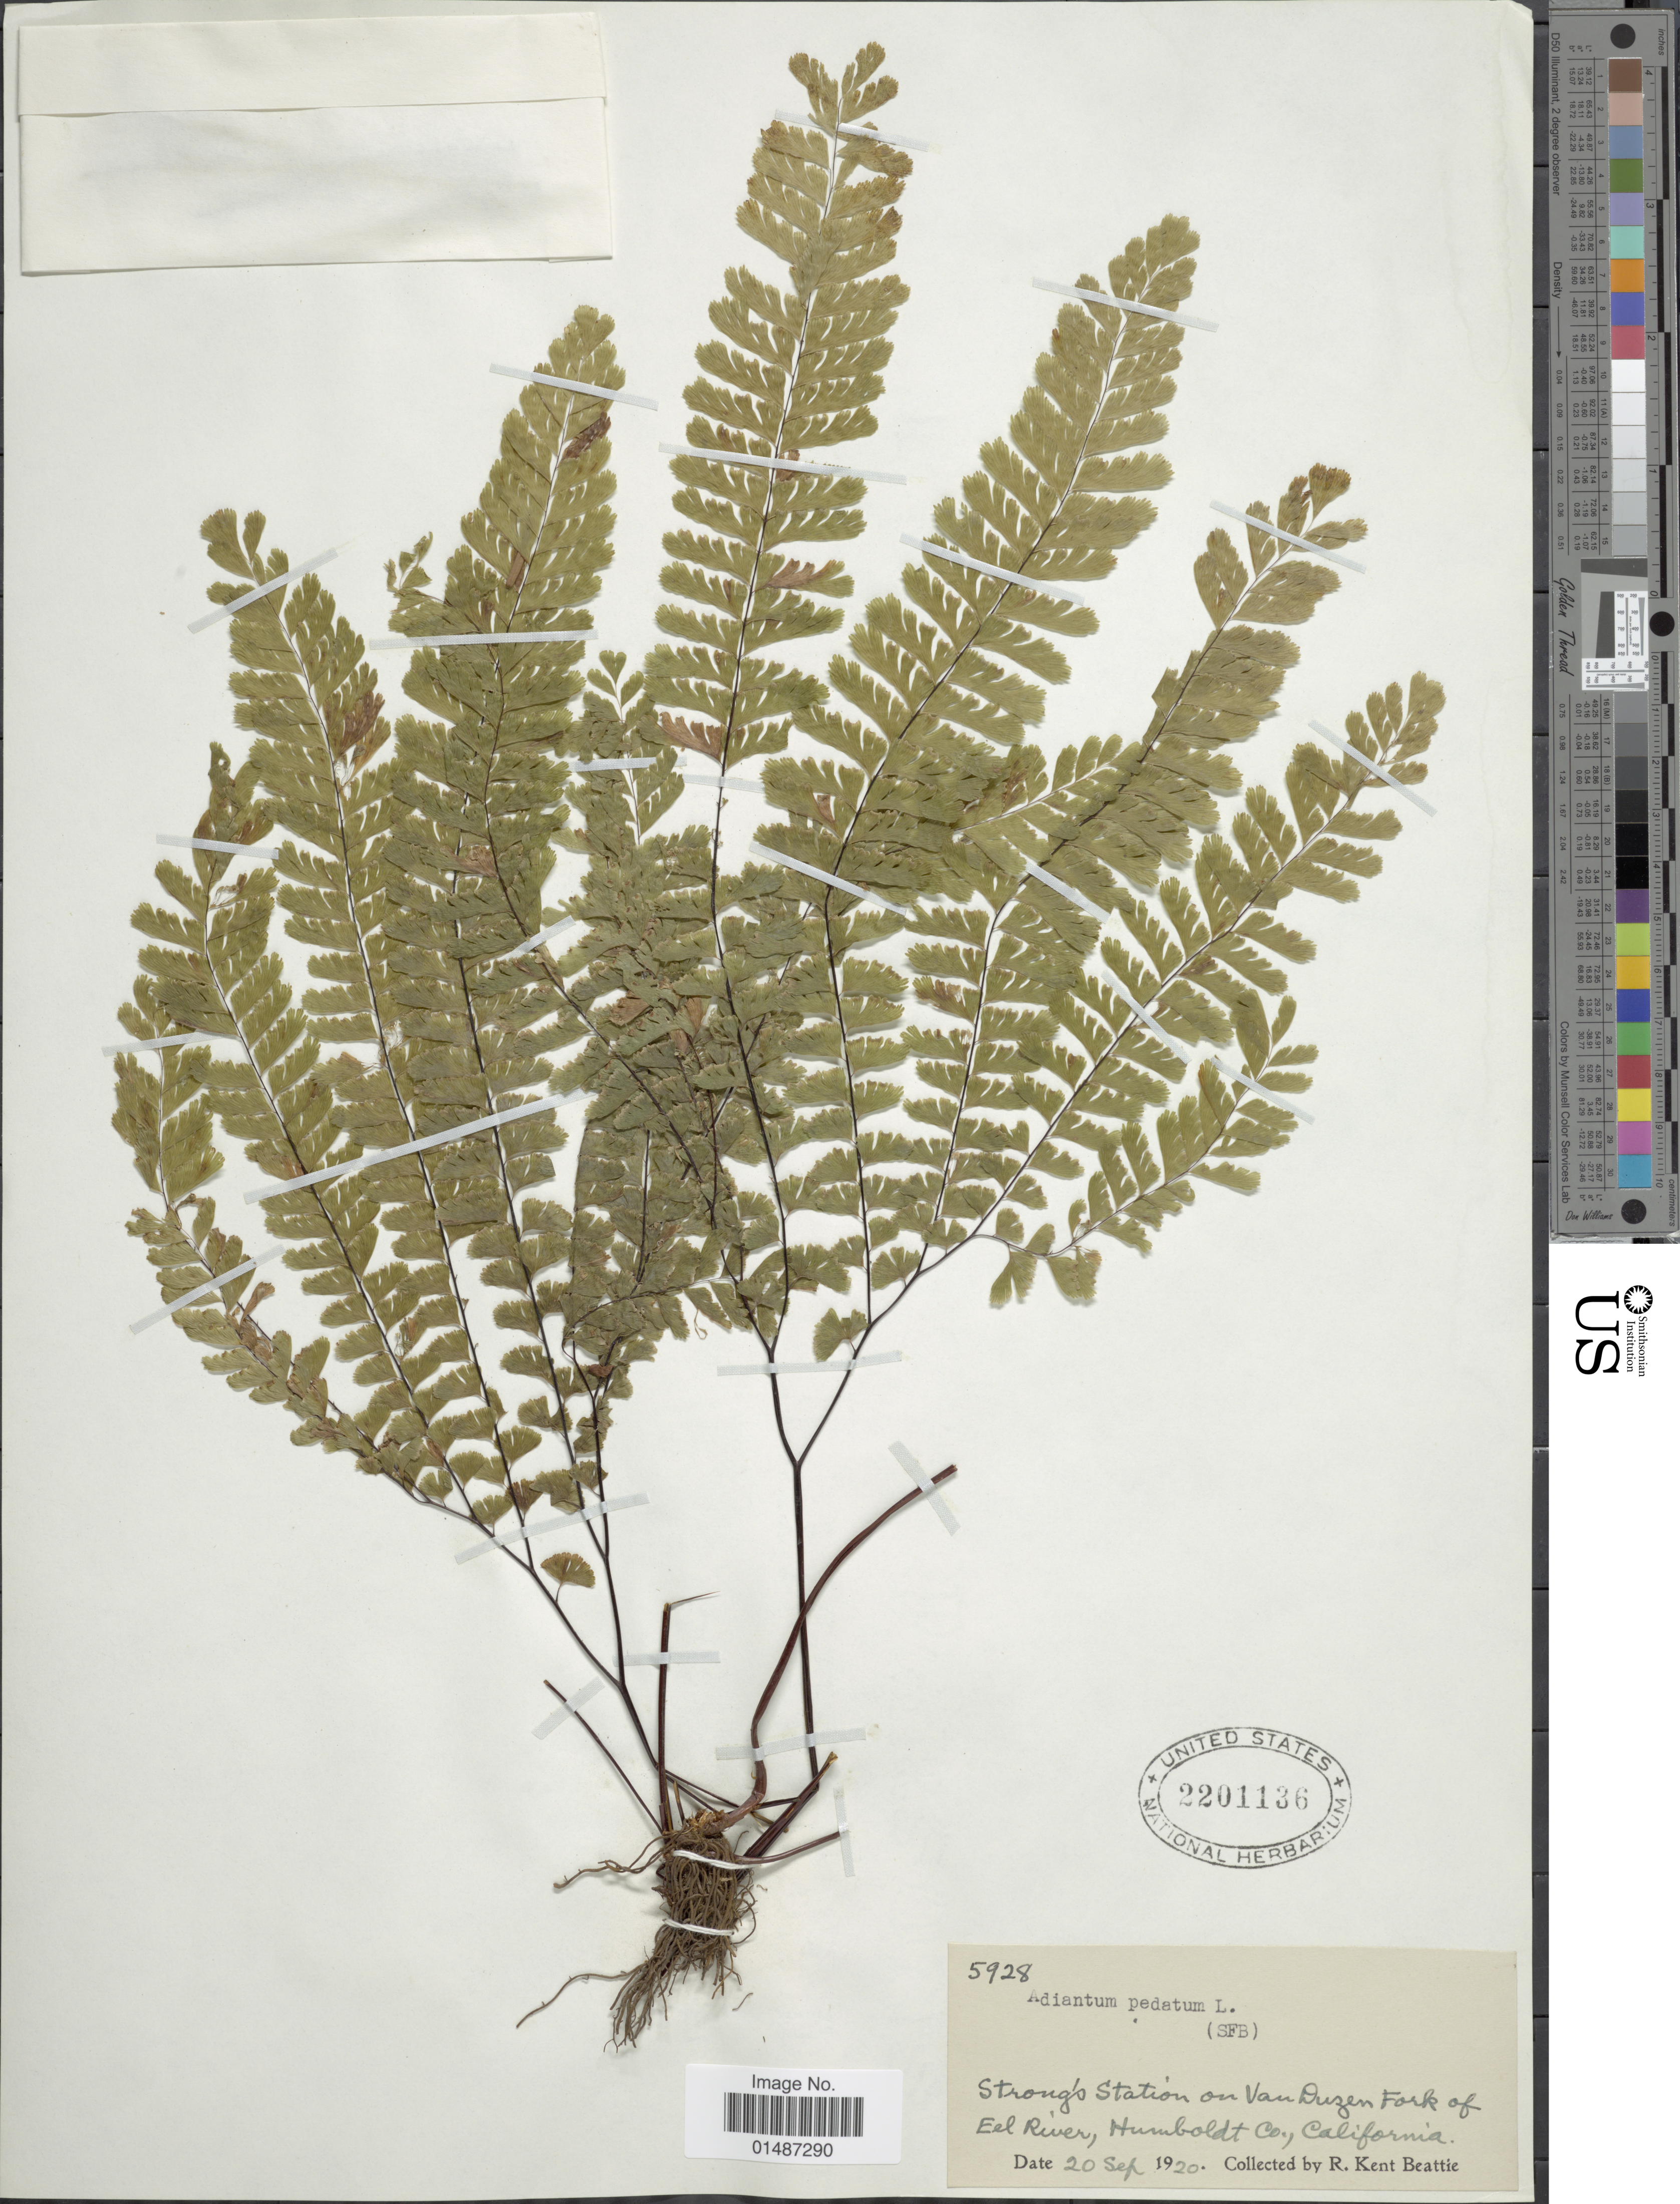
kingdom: Plantae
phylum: Tracheophyta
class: Polypodiopsida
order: Polypodiales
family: Pteridaceae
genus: Adiantum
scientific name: Adiantum pedatum subsp. aleuticum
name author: (Rupr.) Calder & Roy L. Taylor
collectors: R. K. Beattie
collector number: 5928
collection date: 1920-09-20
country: United States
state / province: California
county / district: Humboldt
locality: Strong's Station on Van Duzen Fork of Eel River, Humboldt Co.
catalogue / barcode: US 2201136